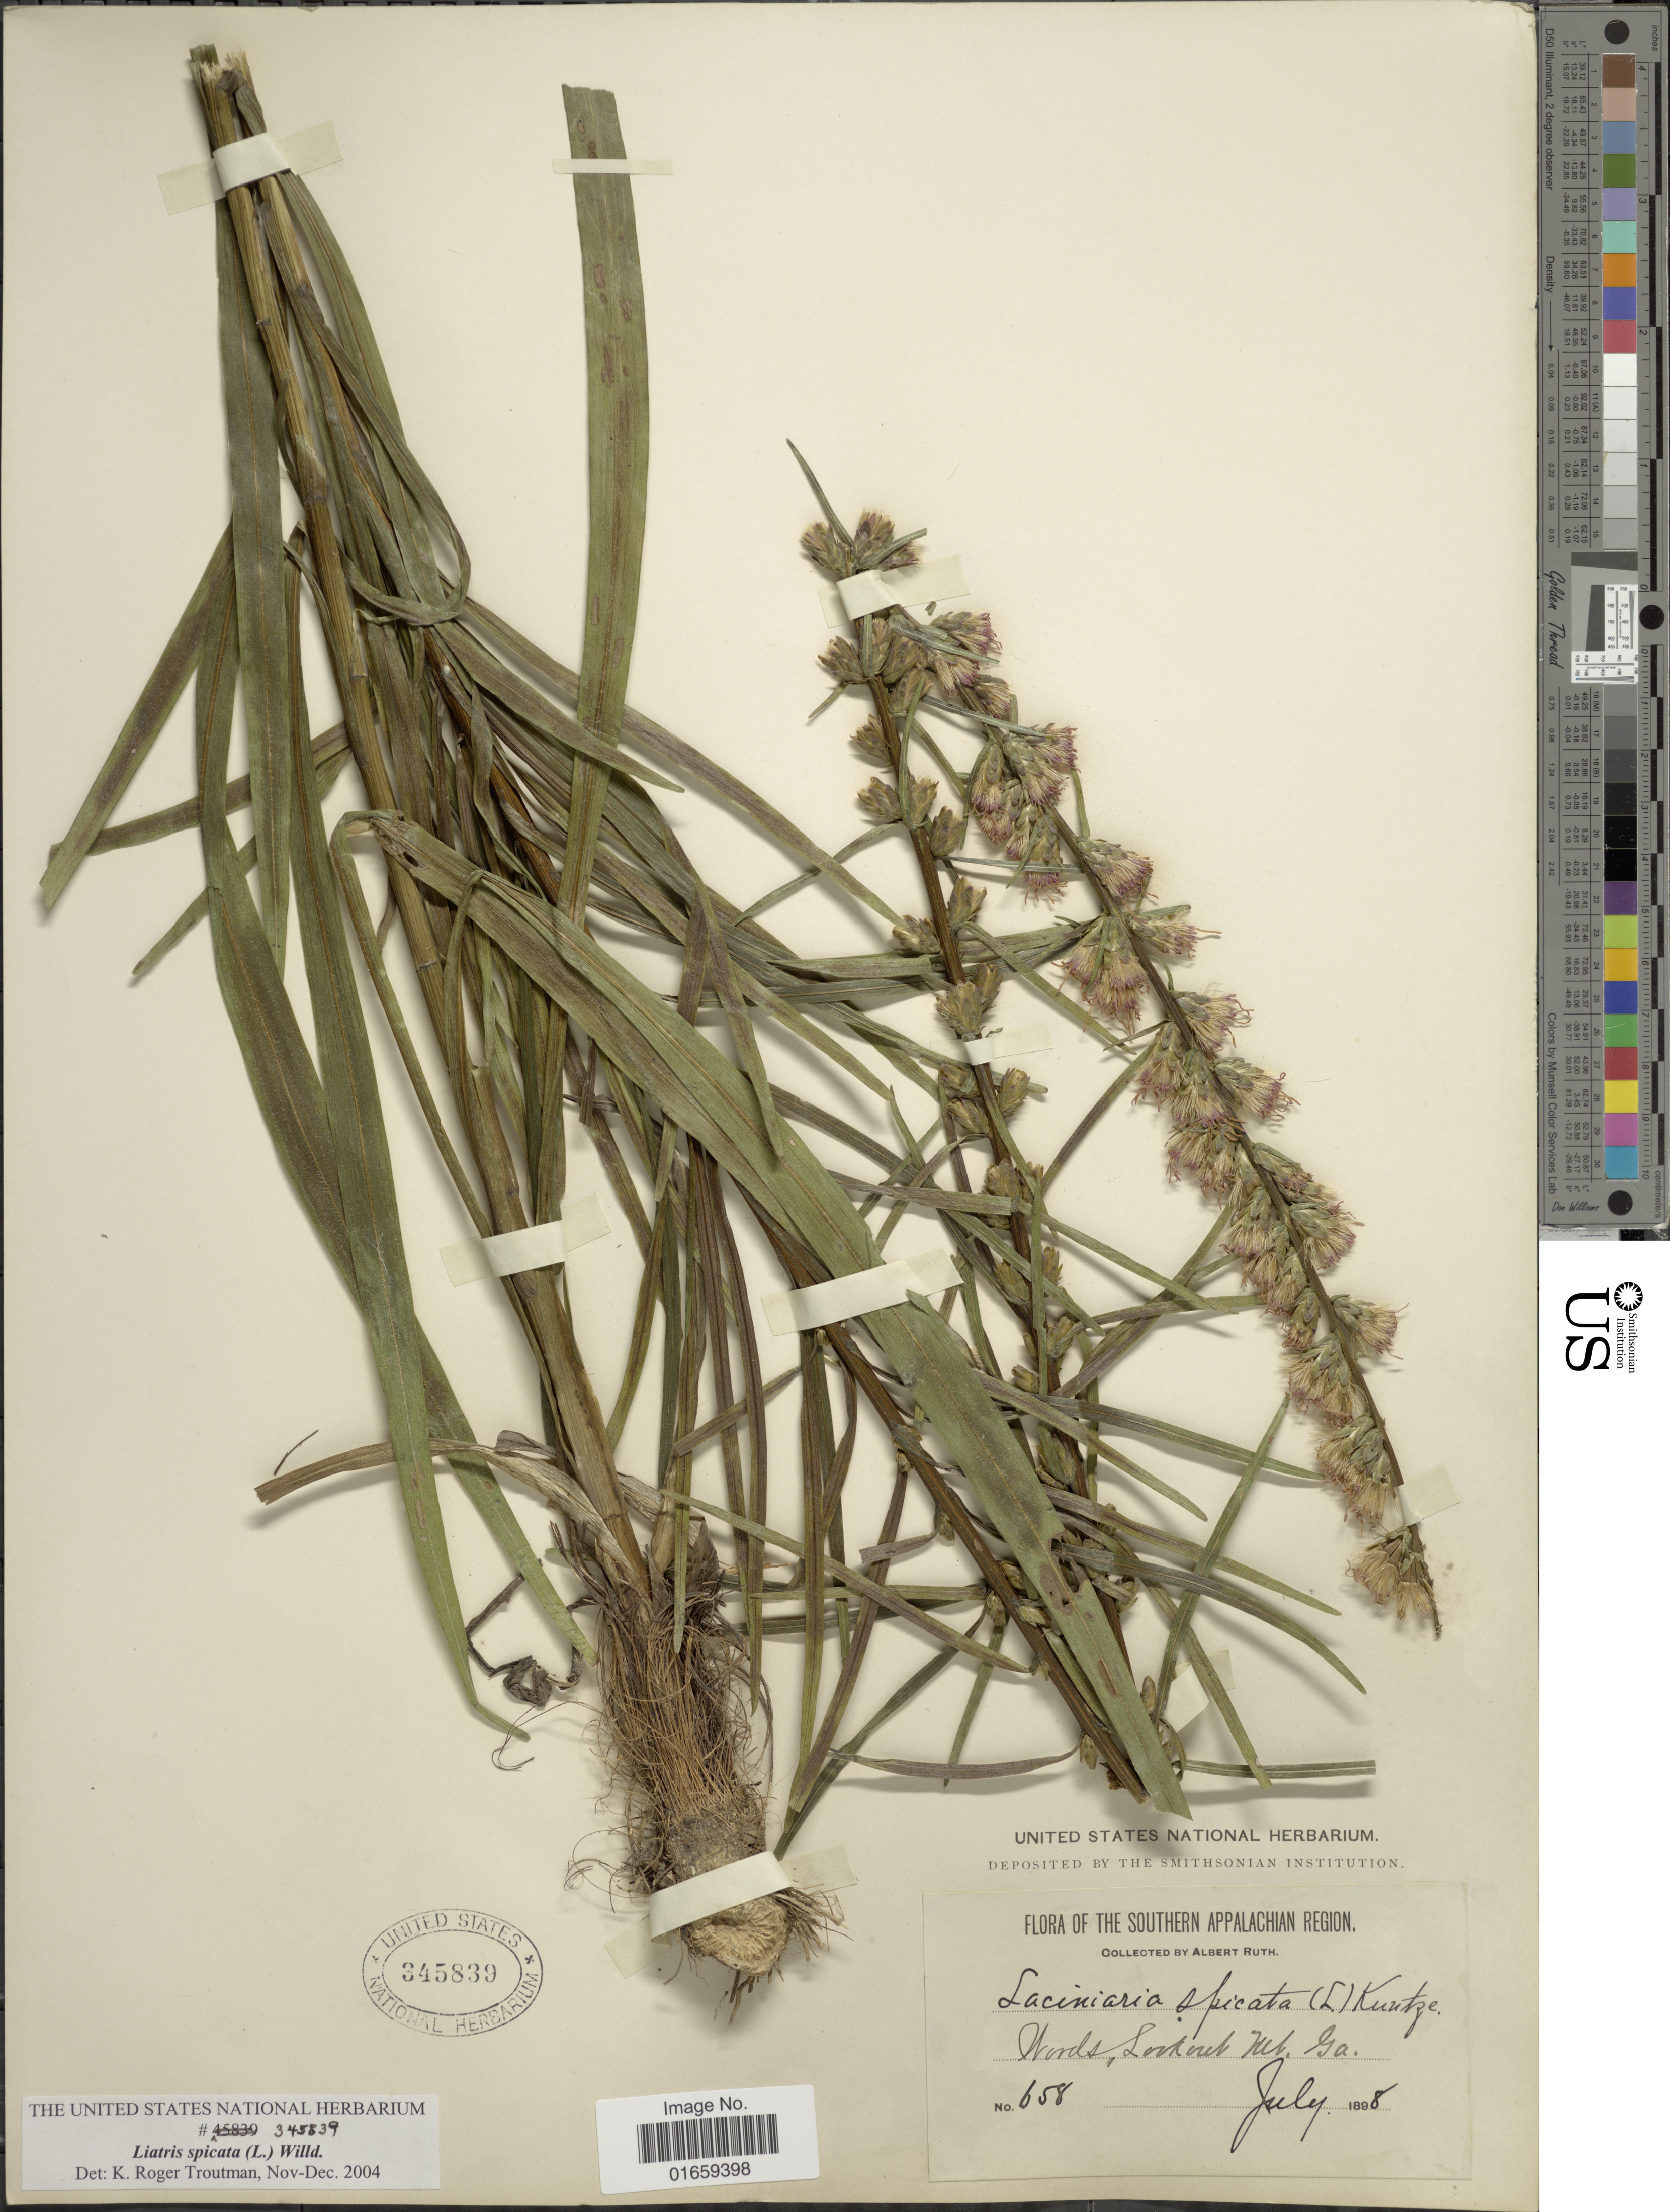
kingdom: Plantae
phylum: Tracheophyta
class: Magnoliopsida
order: Asterales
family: Asteraceae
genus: Liatris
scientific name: Liatris spicata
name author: (L.) Willd.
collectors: A. Ruth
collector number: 658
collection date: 1898-07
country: United States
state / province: Georgia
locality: Woods, Lookout mt. Ga.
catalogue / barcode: US 345839